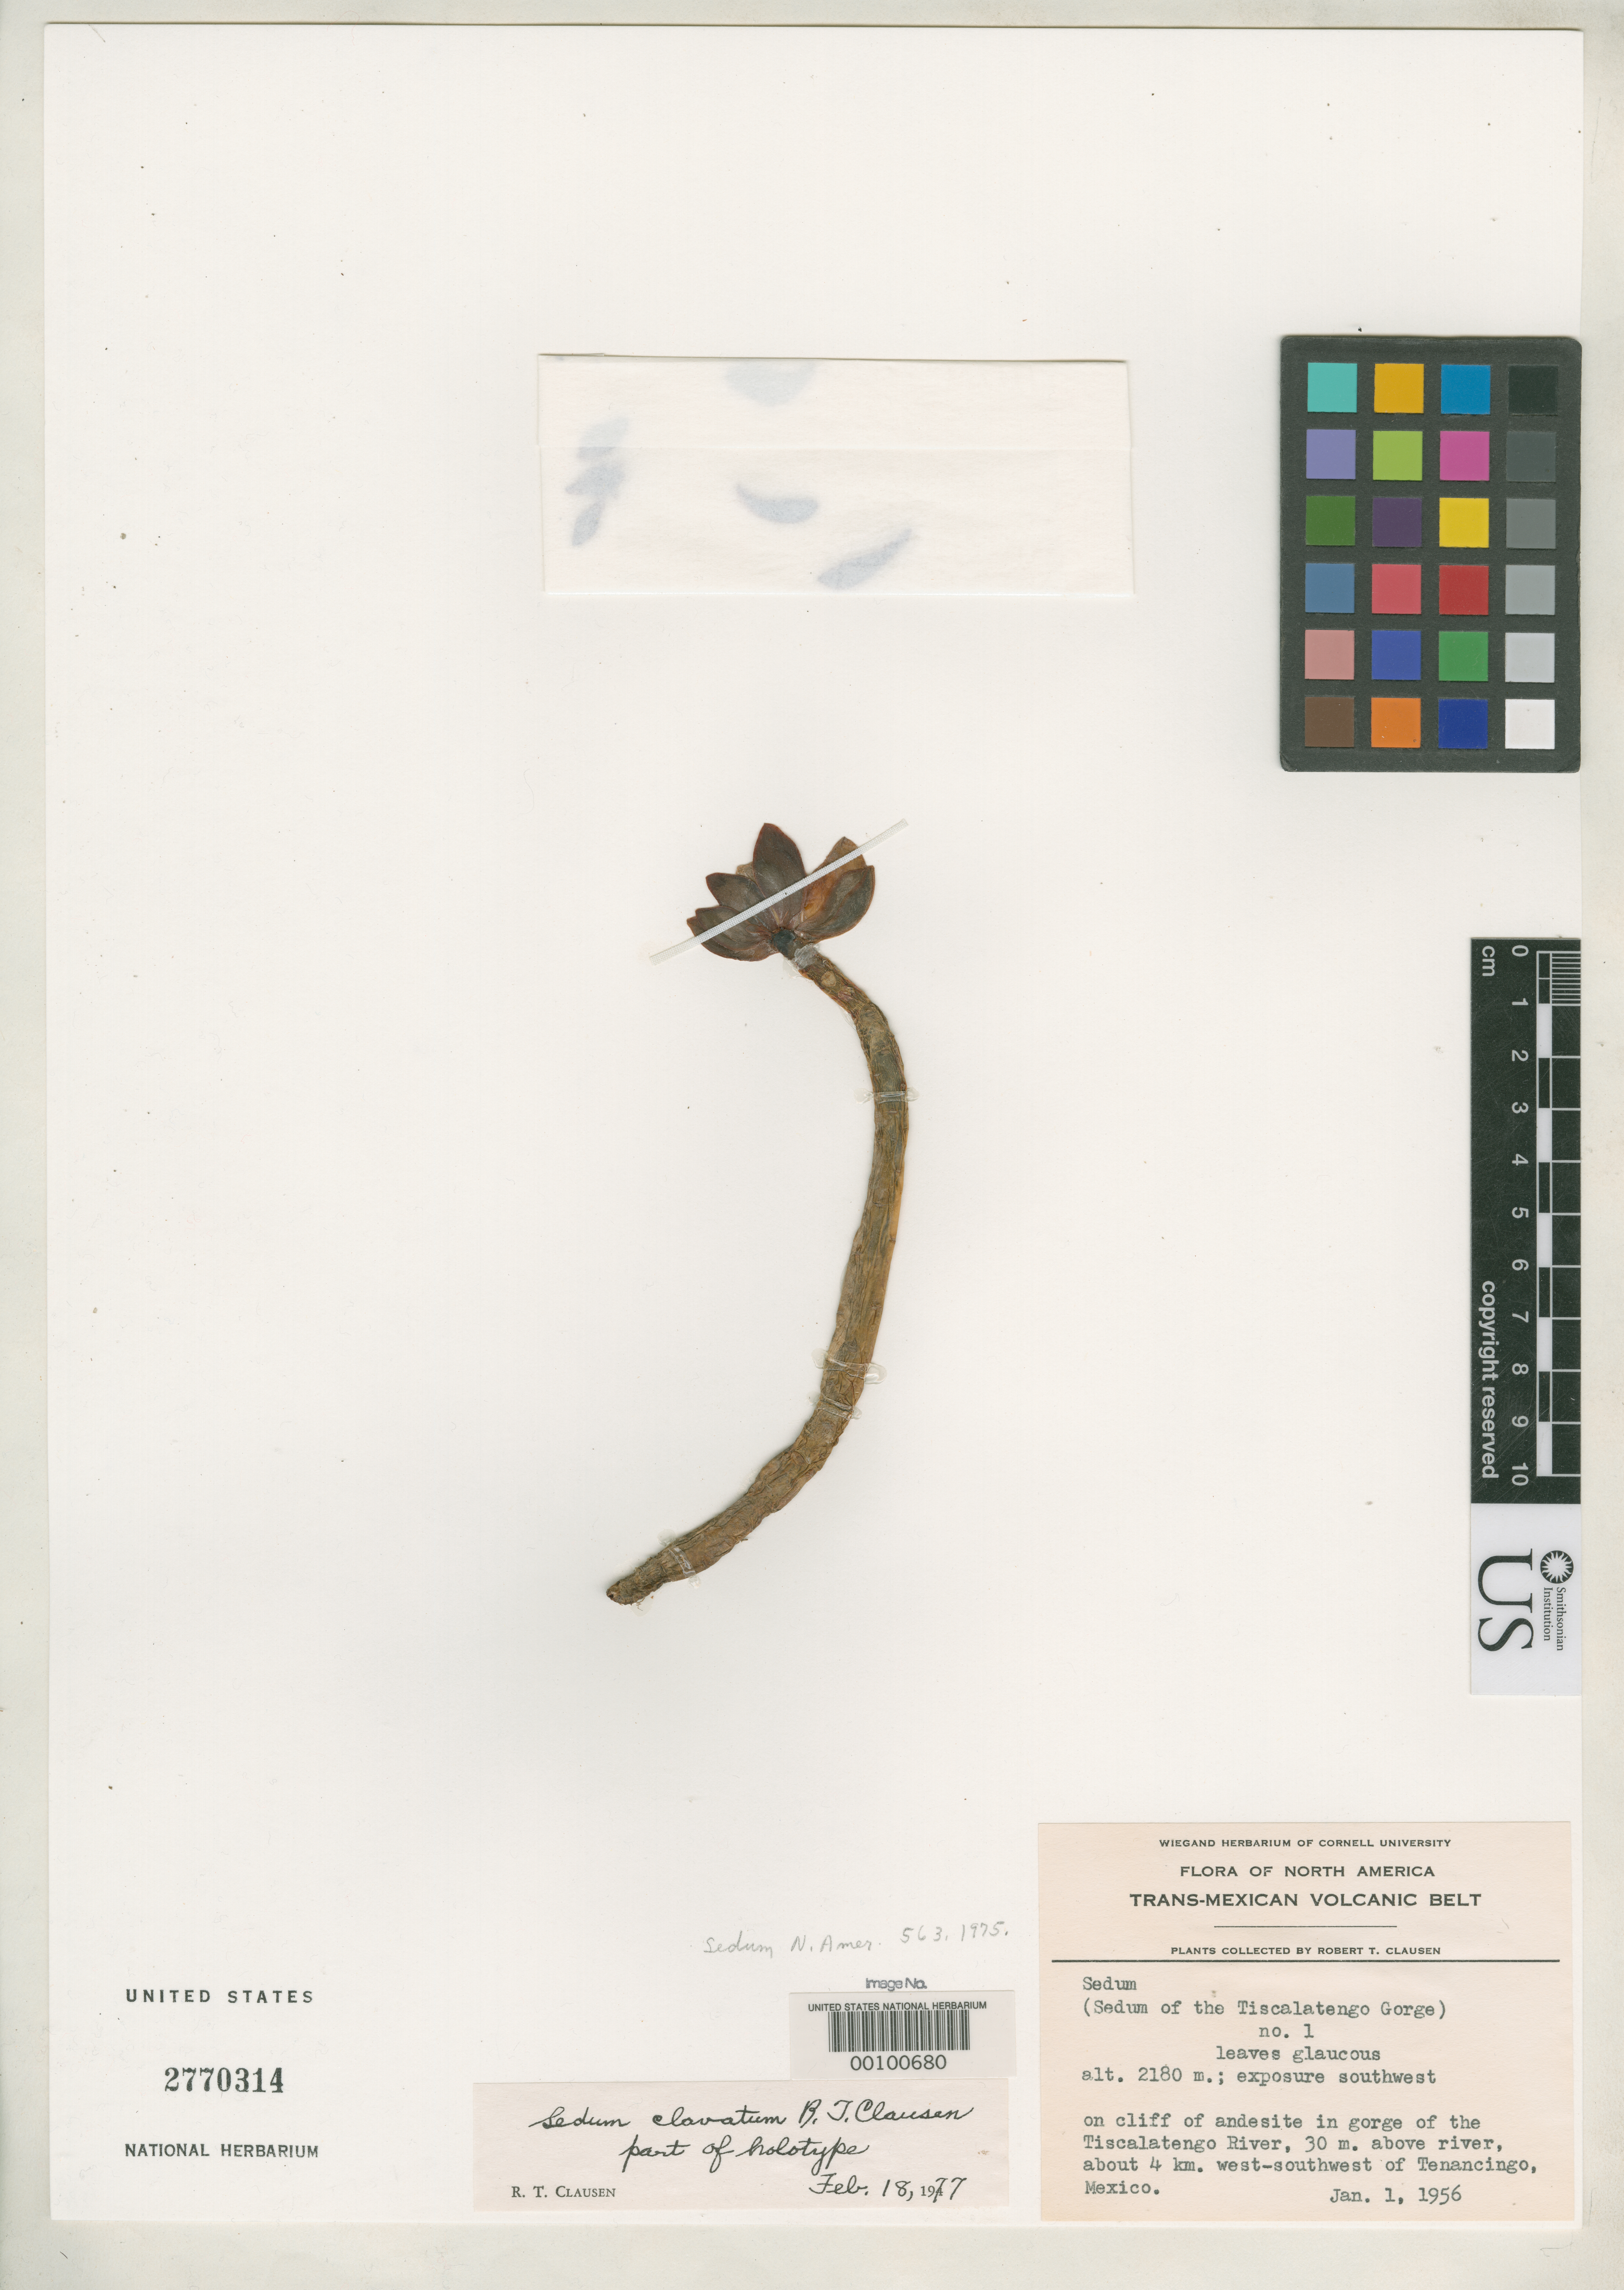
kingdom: Plantae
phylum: Tracheophyta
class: Magnoliopsida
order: Saxifragales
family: Crassulaceae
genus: Sedum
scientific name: Sedum clavatum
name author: R.T. Clausen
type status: Type Collection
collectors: R. T. Clausen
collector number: Tmv-t-tis 1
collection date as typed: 01 Jan 1956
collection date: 1956-01-01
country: Mexico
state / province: México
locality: Tiscalatengo River Gorge, 4km. WSW of Tenancingo.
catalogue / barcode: US 2770314